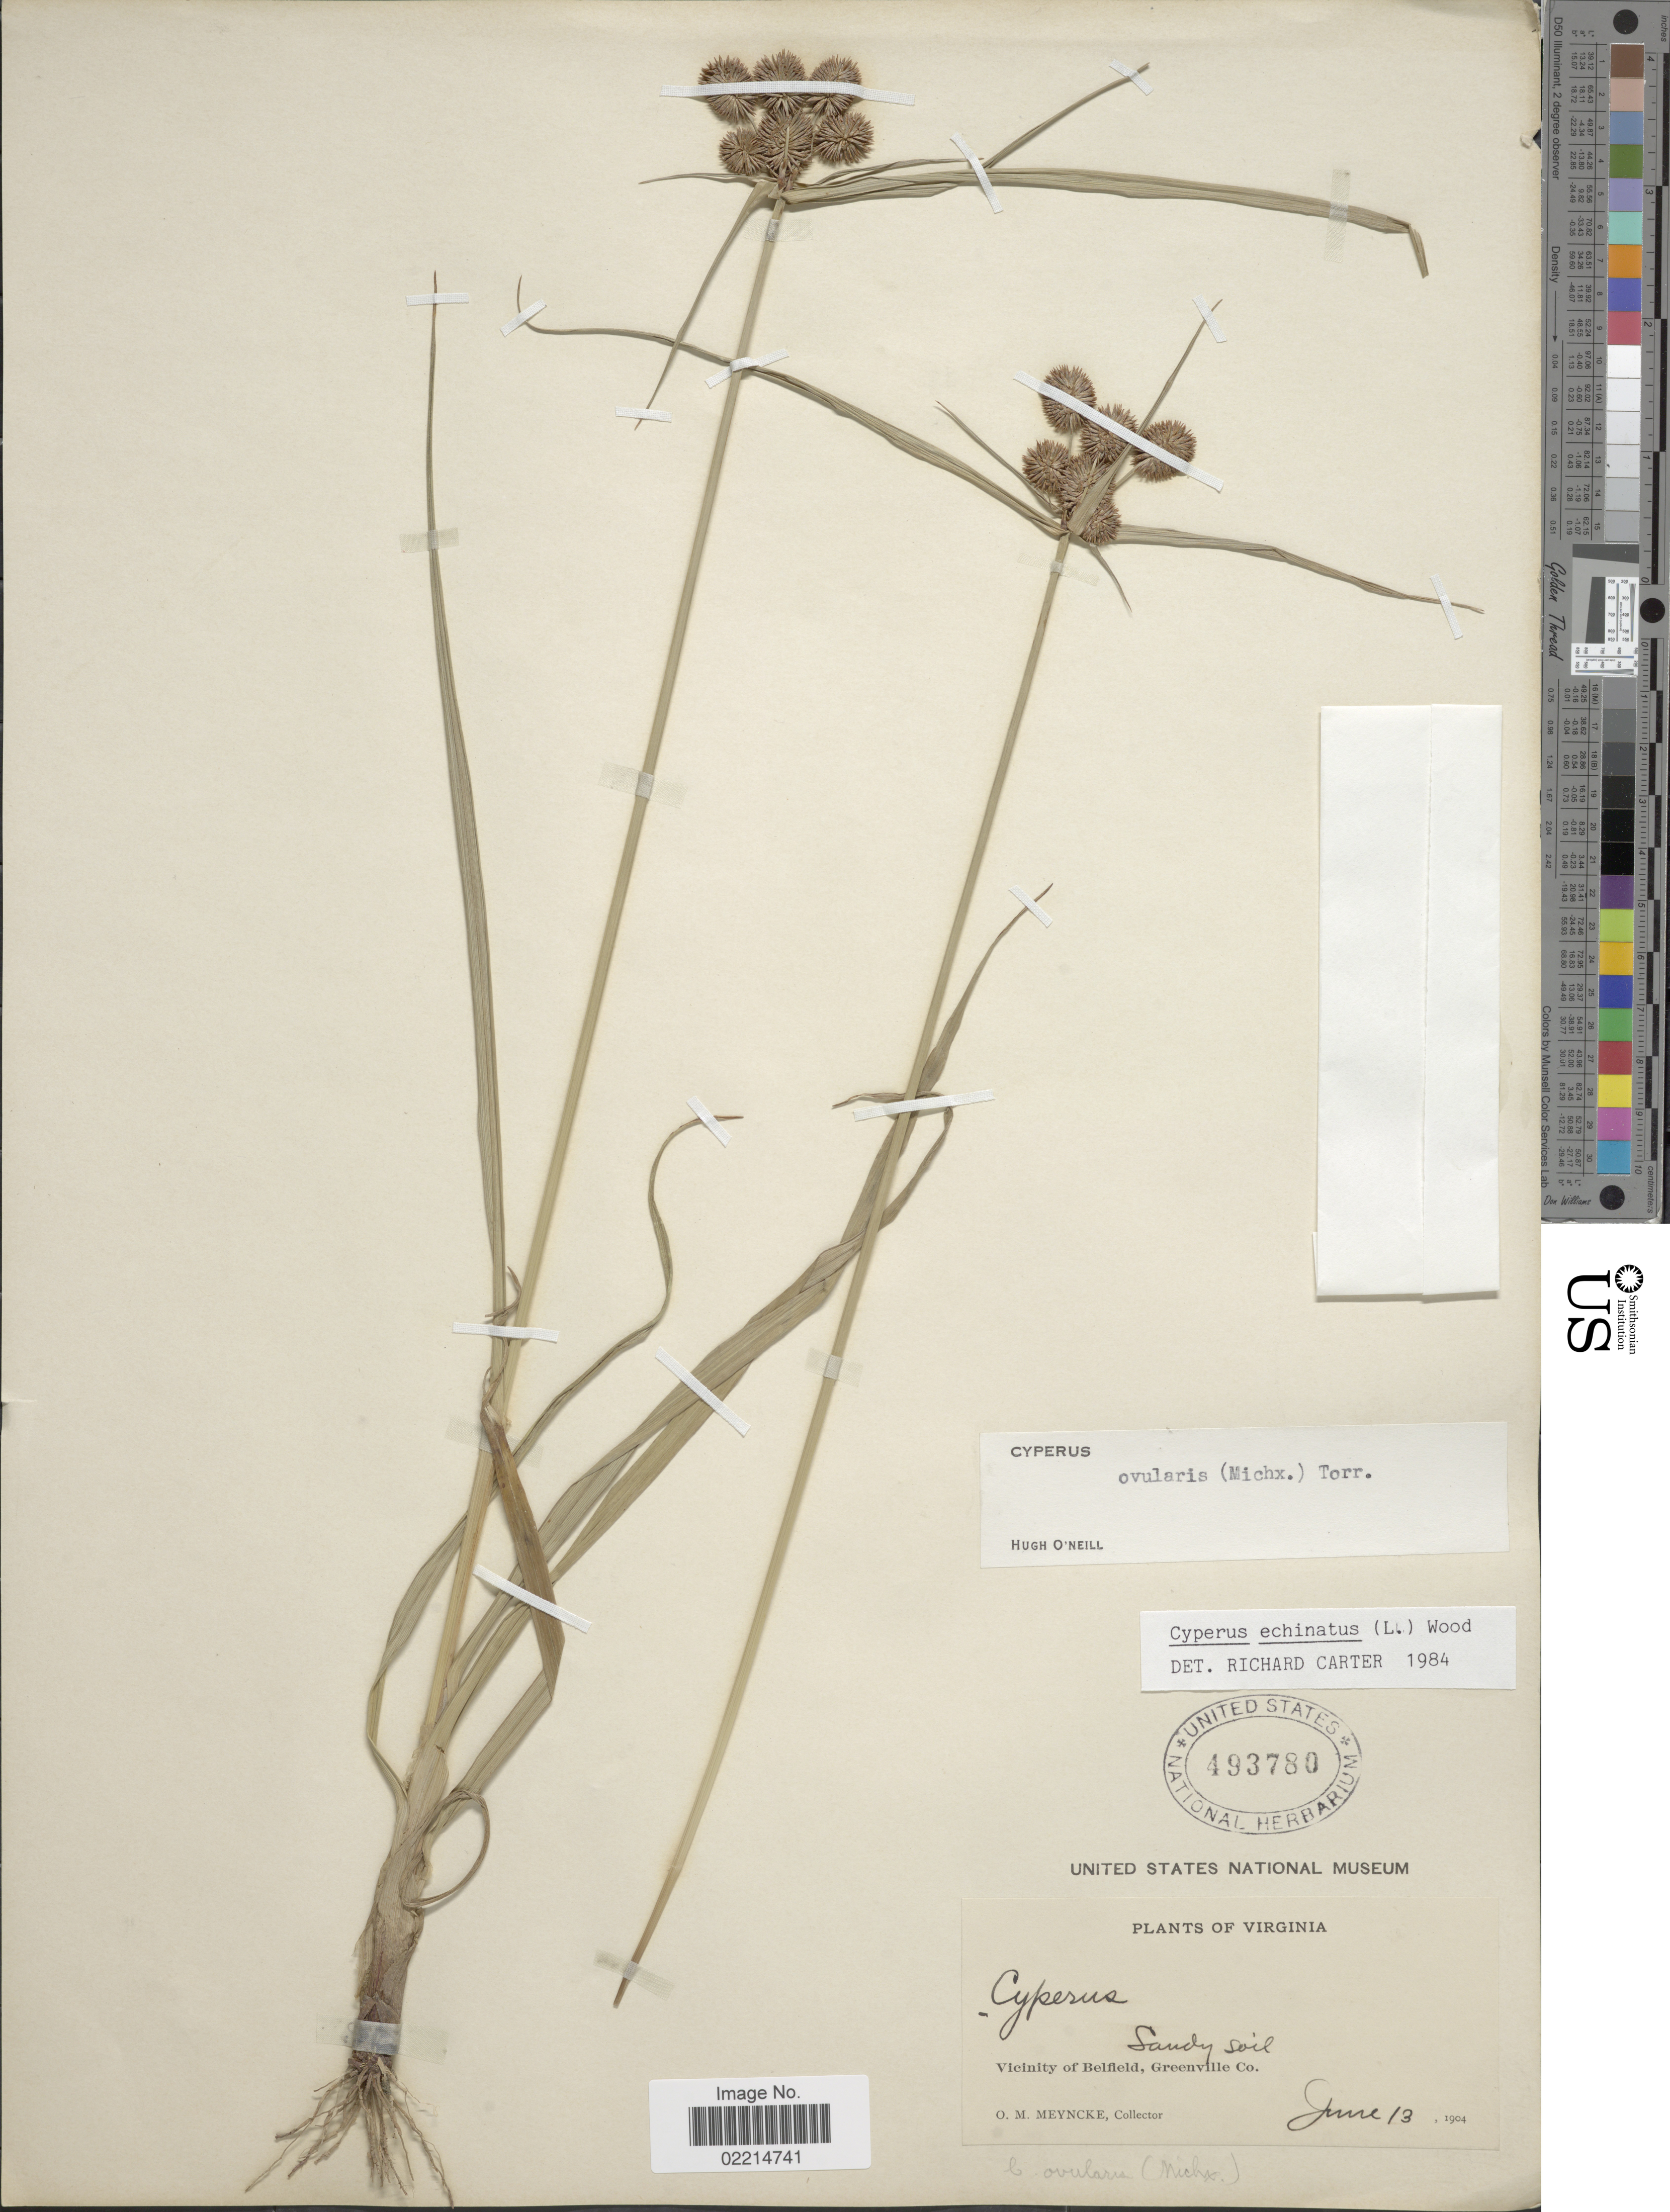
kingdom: Plantae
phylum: Tracheophyta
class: Liliopsida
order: Poales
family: Cyperaceae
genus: Cyperus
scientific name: Cyperus echinatus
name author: (L.) Alph. Wood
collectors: O. Meyncke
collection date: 1904-06-13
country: United States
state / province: Virginia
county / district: Greensville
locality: Vicinity of Belfield, Greenville Co.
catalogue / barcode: US 493780